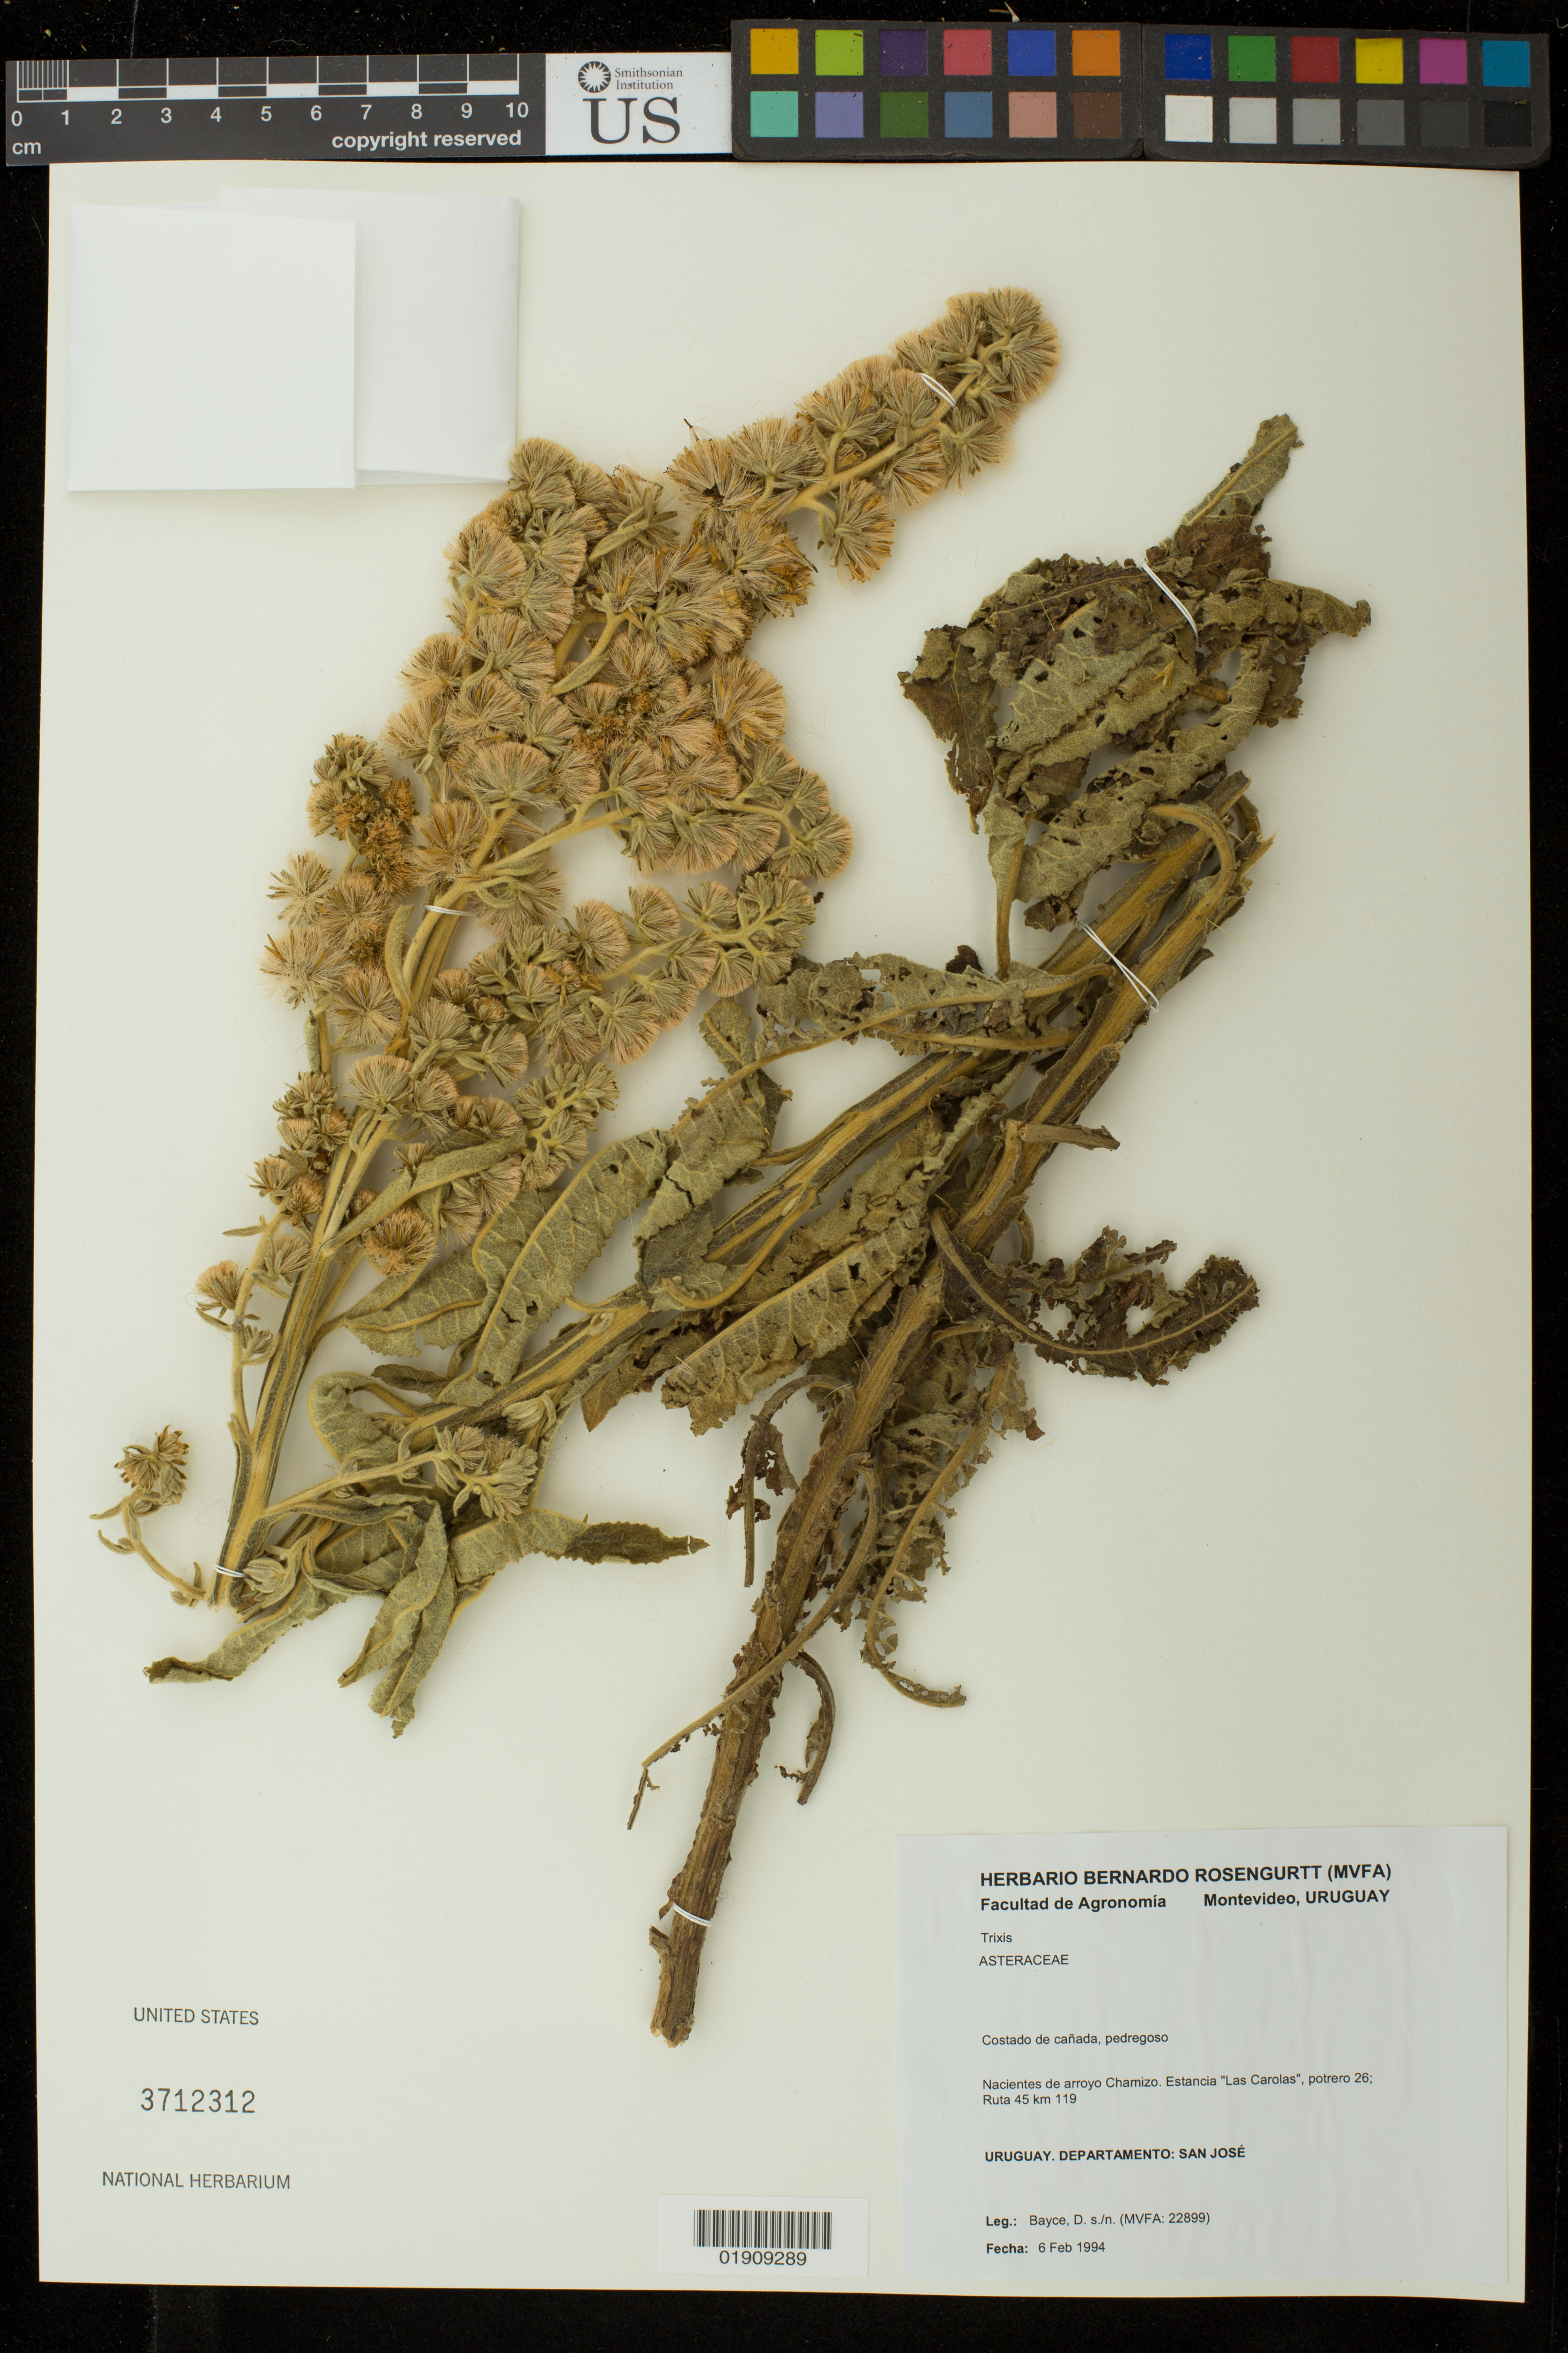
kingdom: Plantae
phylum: Tracheophyta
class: Magnoliopsida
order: Asterales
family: Asteraceae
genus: Trixis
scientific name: Trixis sp.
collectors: D. Bayce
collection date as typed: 6 February 1994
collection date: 1994-02-06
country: Uruguay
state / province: San José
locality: Nacientes de arroyo Chamizo; Estancia "Las Carolas", potrero 26; Ruta 45 km 119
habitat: costado de canada, pedregoso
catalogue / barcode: US 3712312